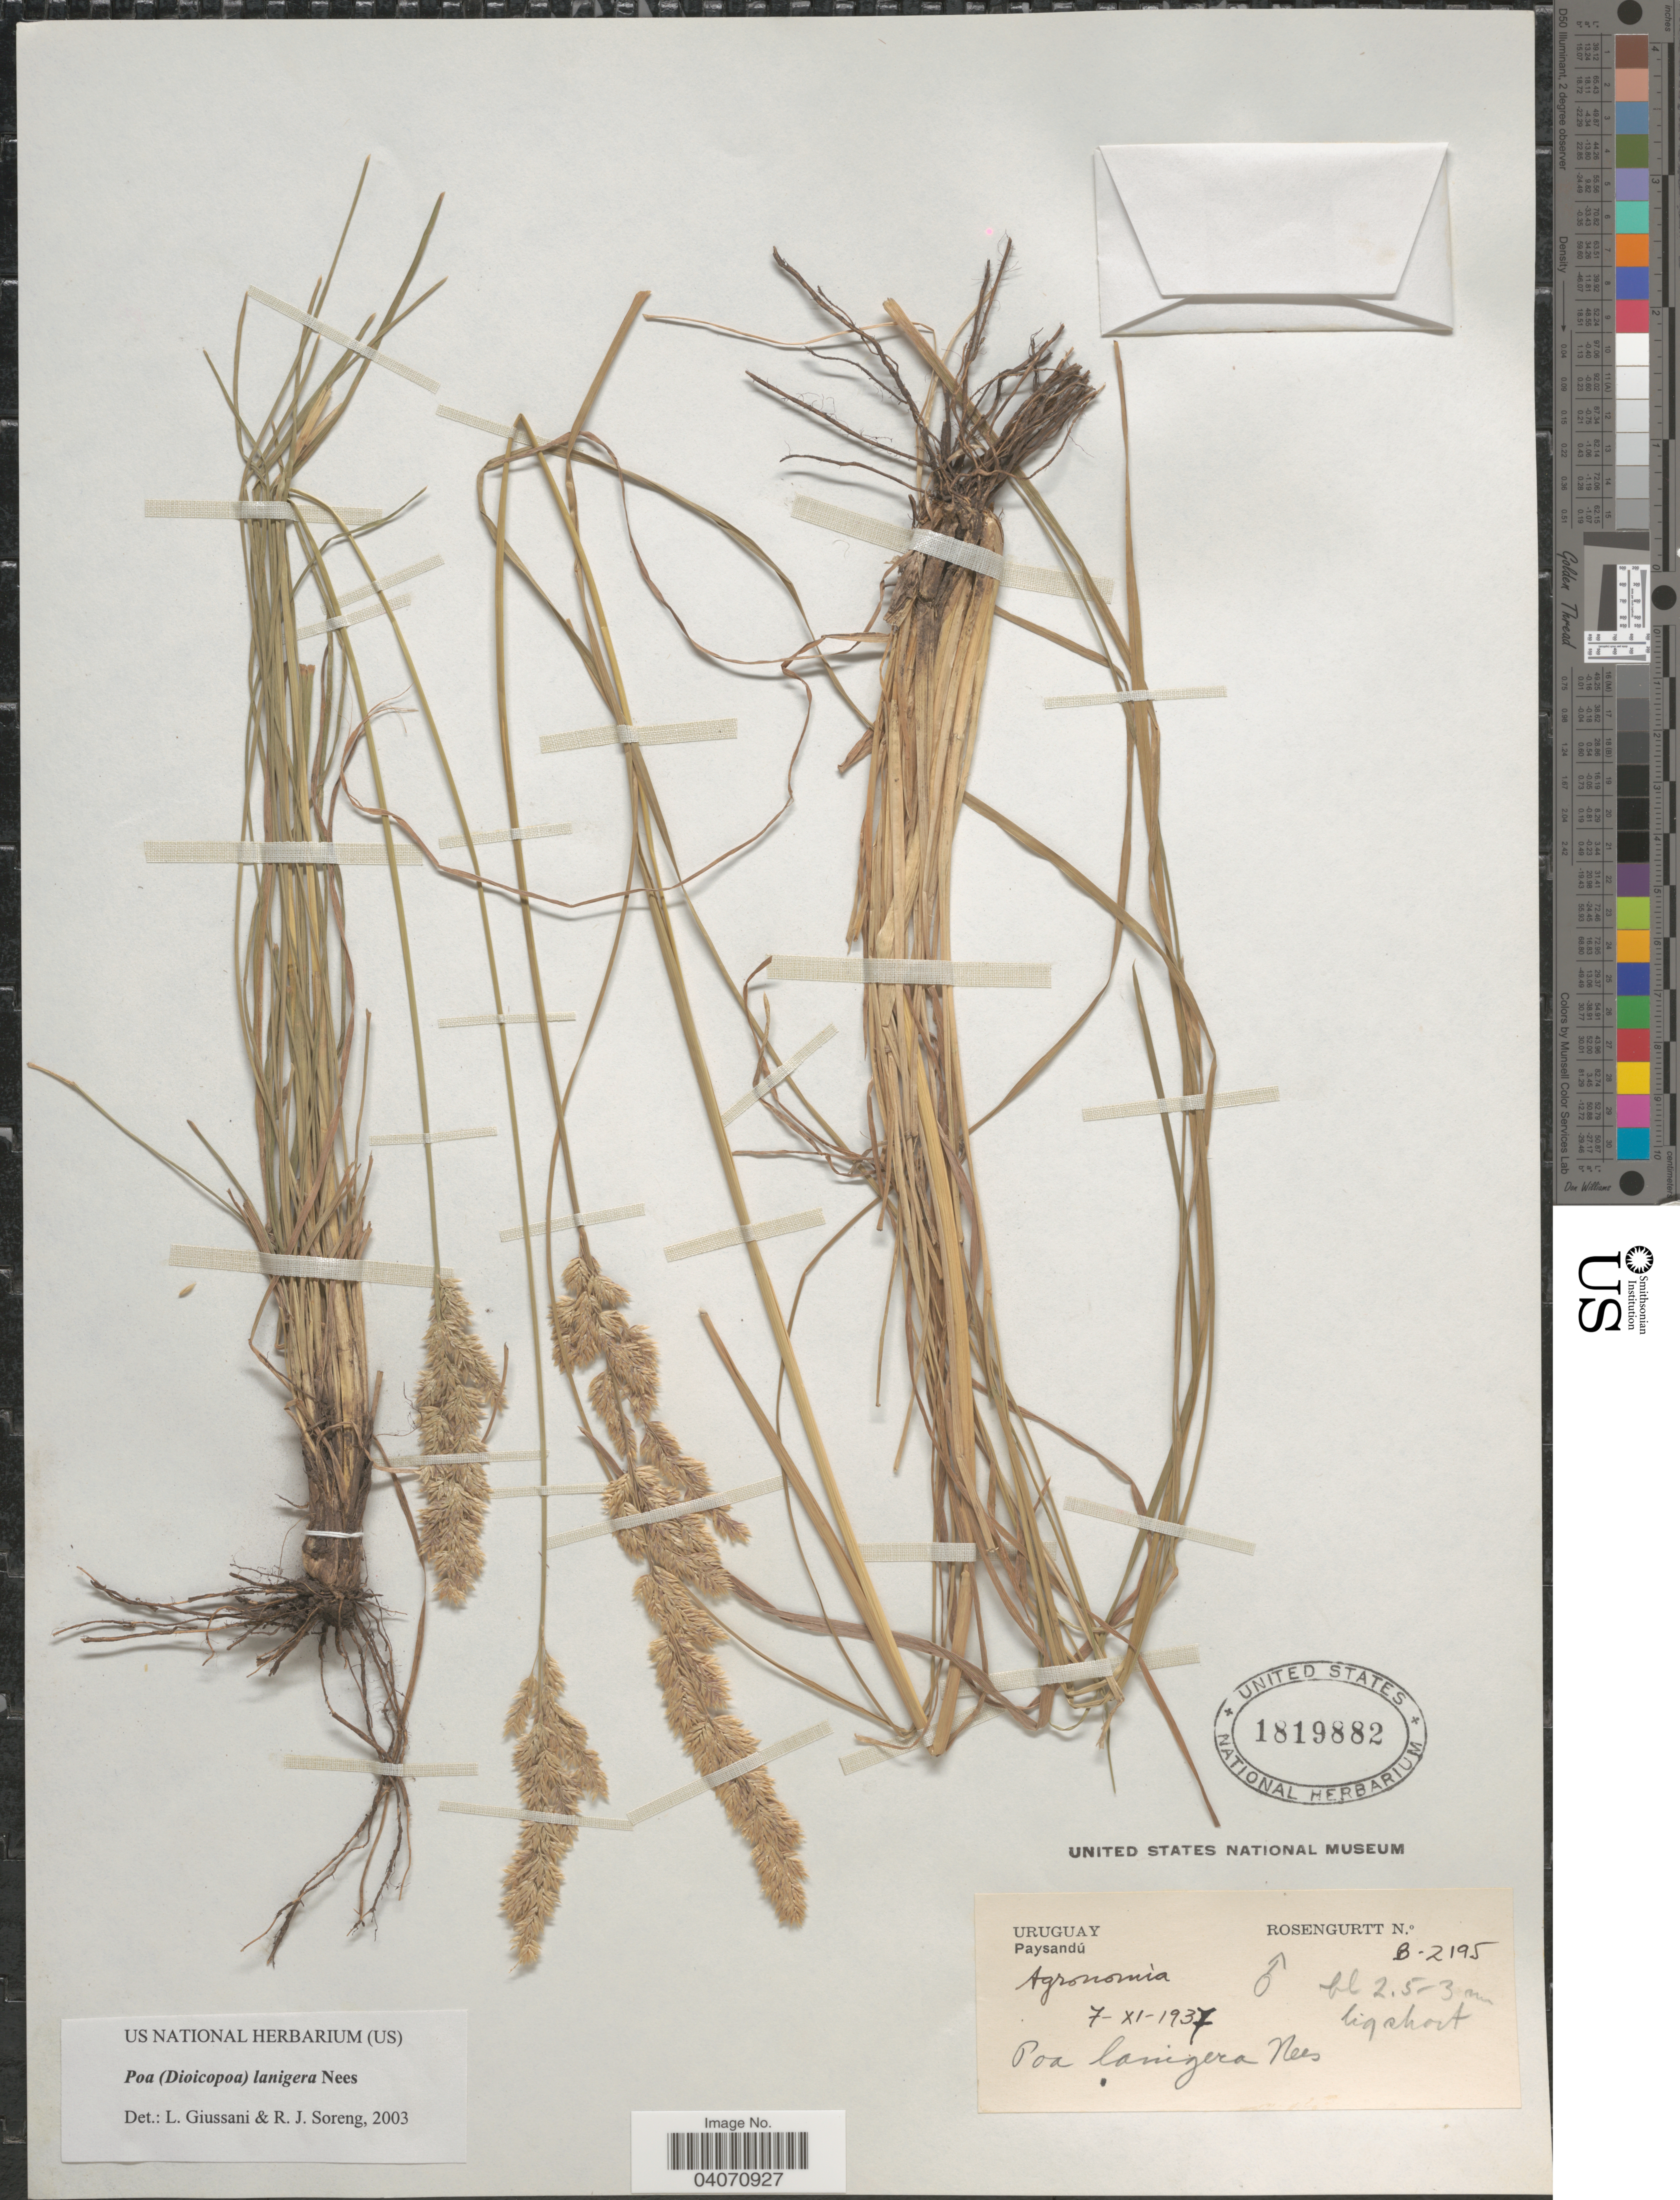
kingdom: Plantae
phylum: Tracheophyta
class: Liliopsida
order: Poales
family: Poaceae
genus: Poa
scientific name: Poa lanigera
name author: Nees in Mart.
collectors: Rosengurtt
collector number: B-2195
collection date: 1937-11-01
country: Uruguay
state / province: Paysandu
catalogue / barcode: US 1819882